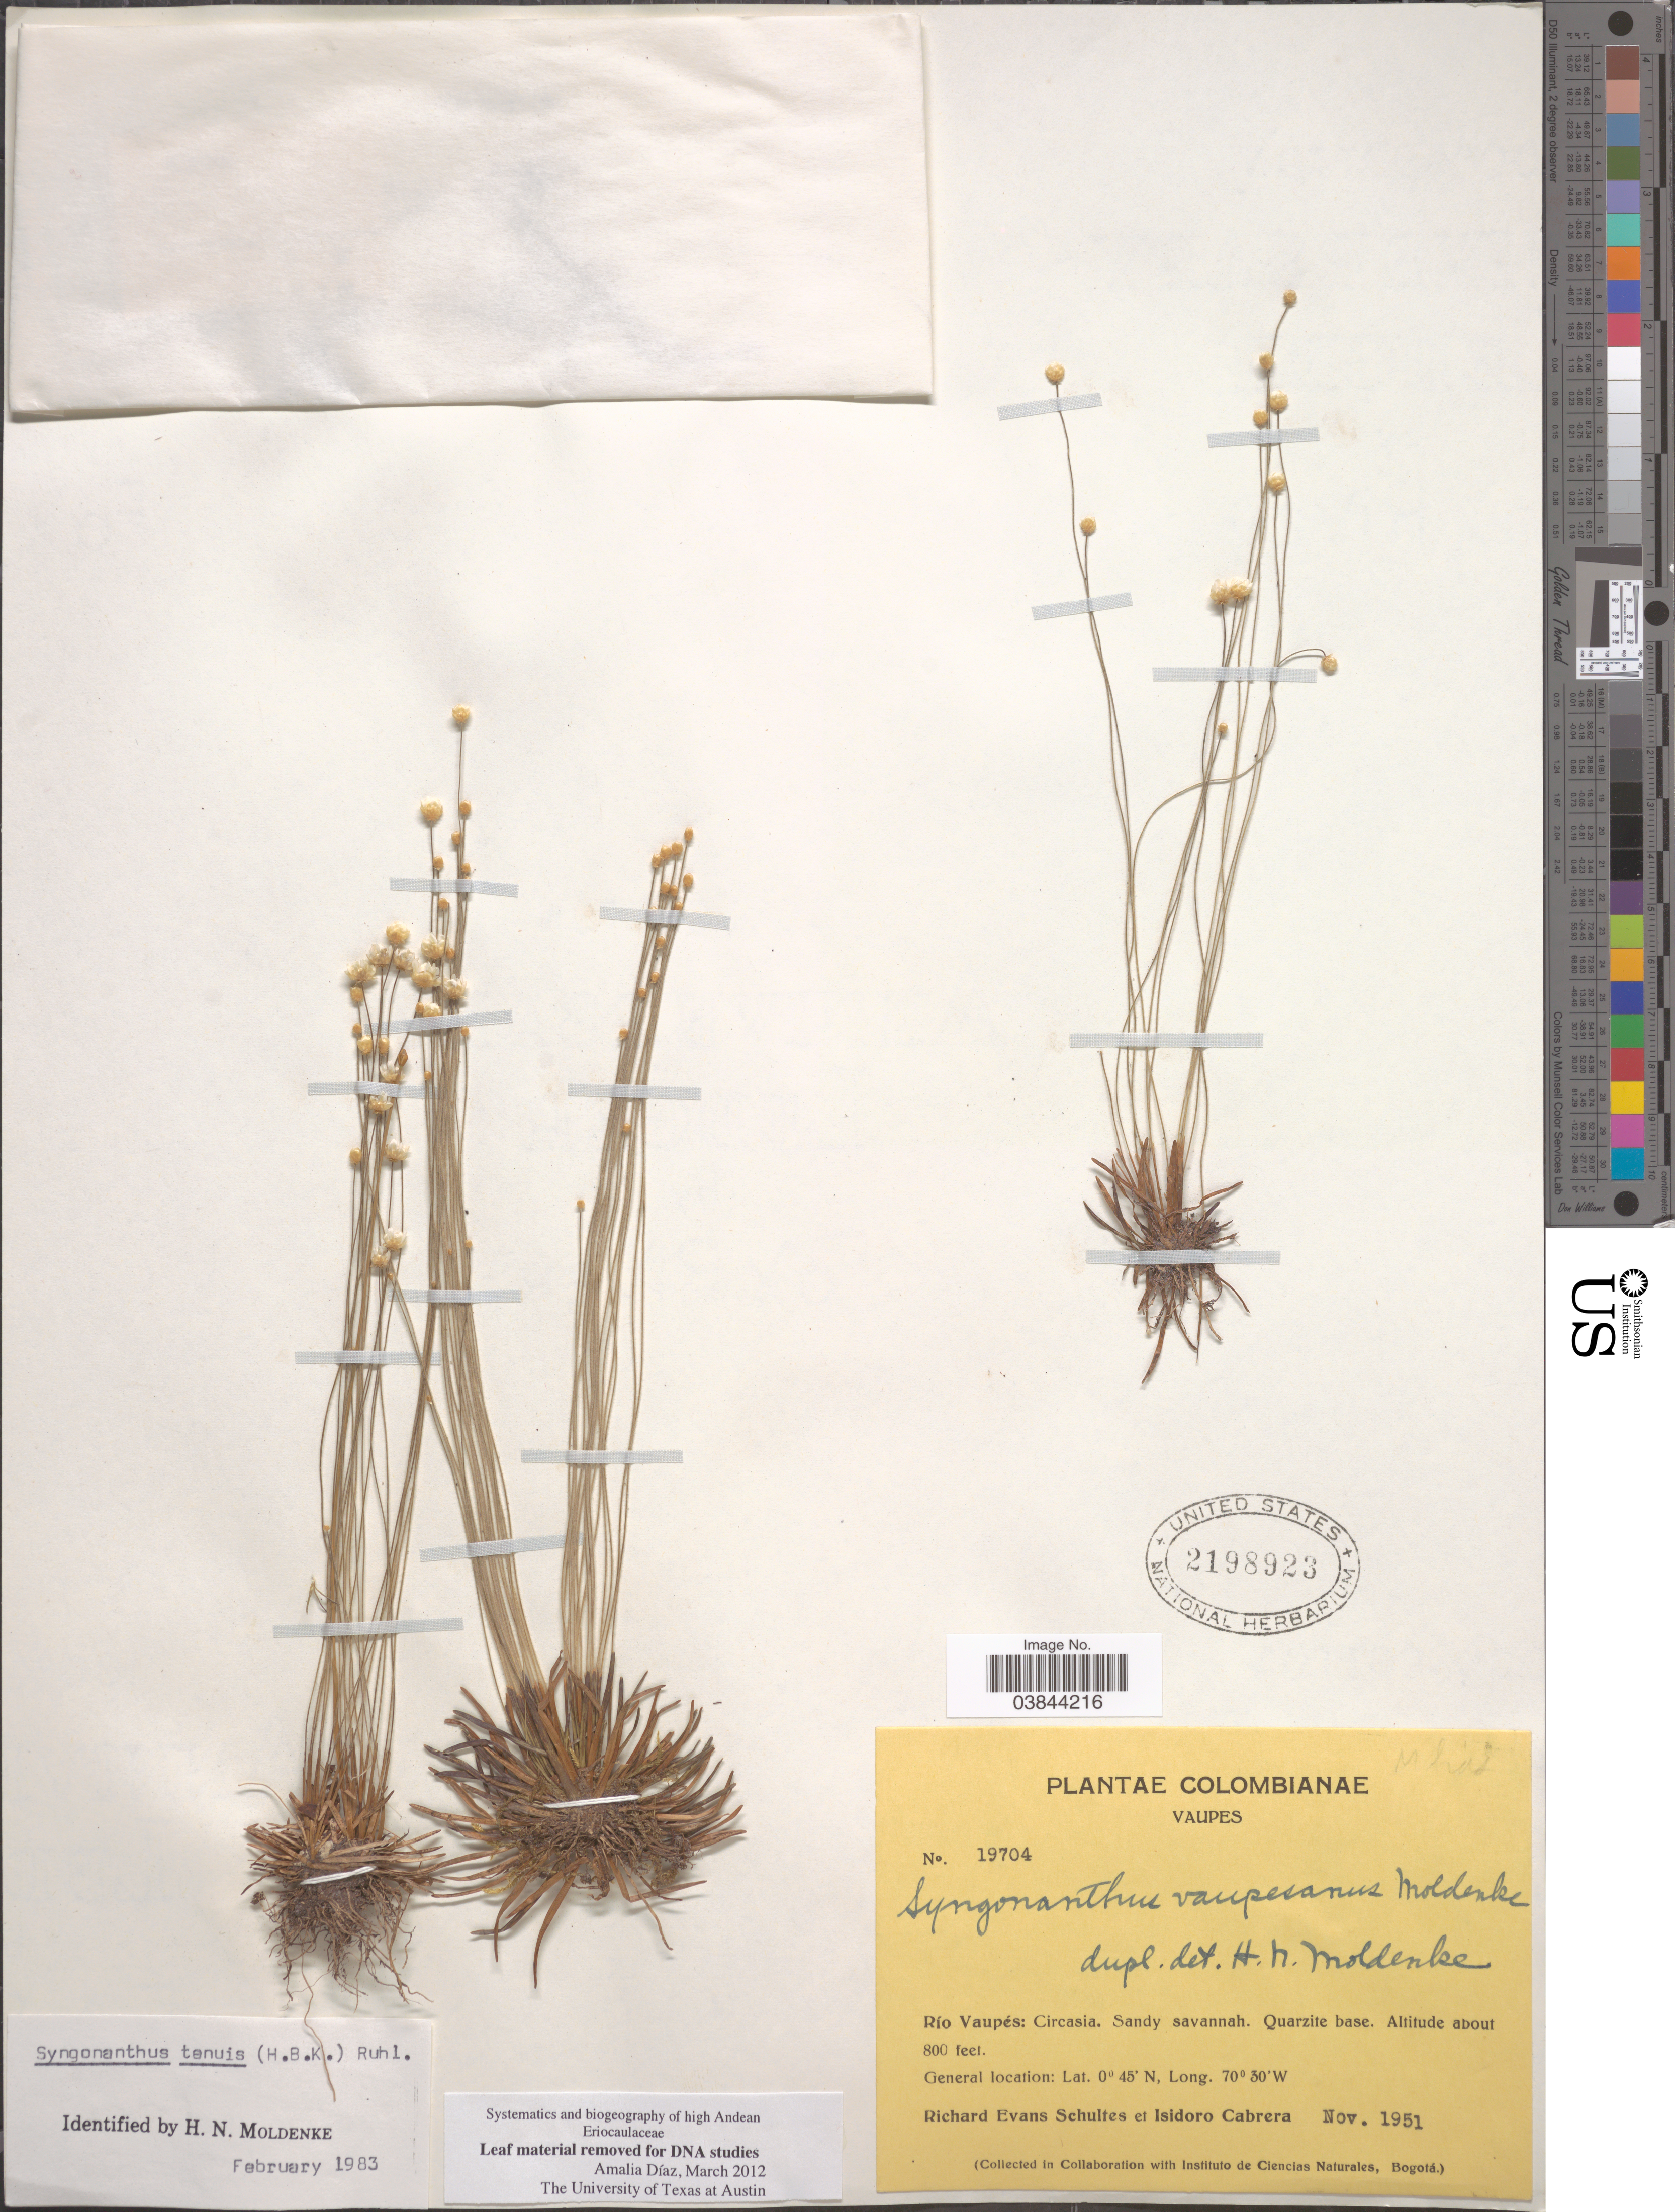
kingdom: Plantae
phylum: Tracheophyta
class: Liliopsida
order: Poales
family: Eriocaulaceae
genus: Syngonanthus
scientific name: Syngonanthus tenuis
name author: (Kunth) Ruhland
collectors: R. E. Schultes & I. Cabrera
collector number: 19704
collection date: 1951-11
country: Colombia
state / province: Vaupés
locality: Río Vaupés: Circasia. Quarzite base.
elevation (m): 244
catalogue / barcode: US 2198923